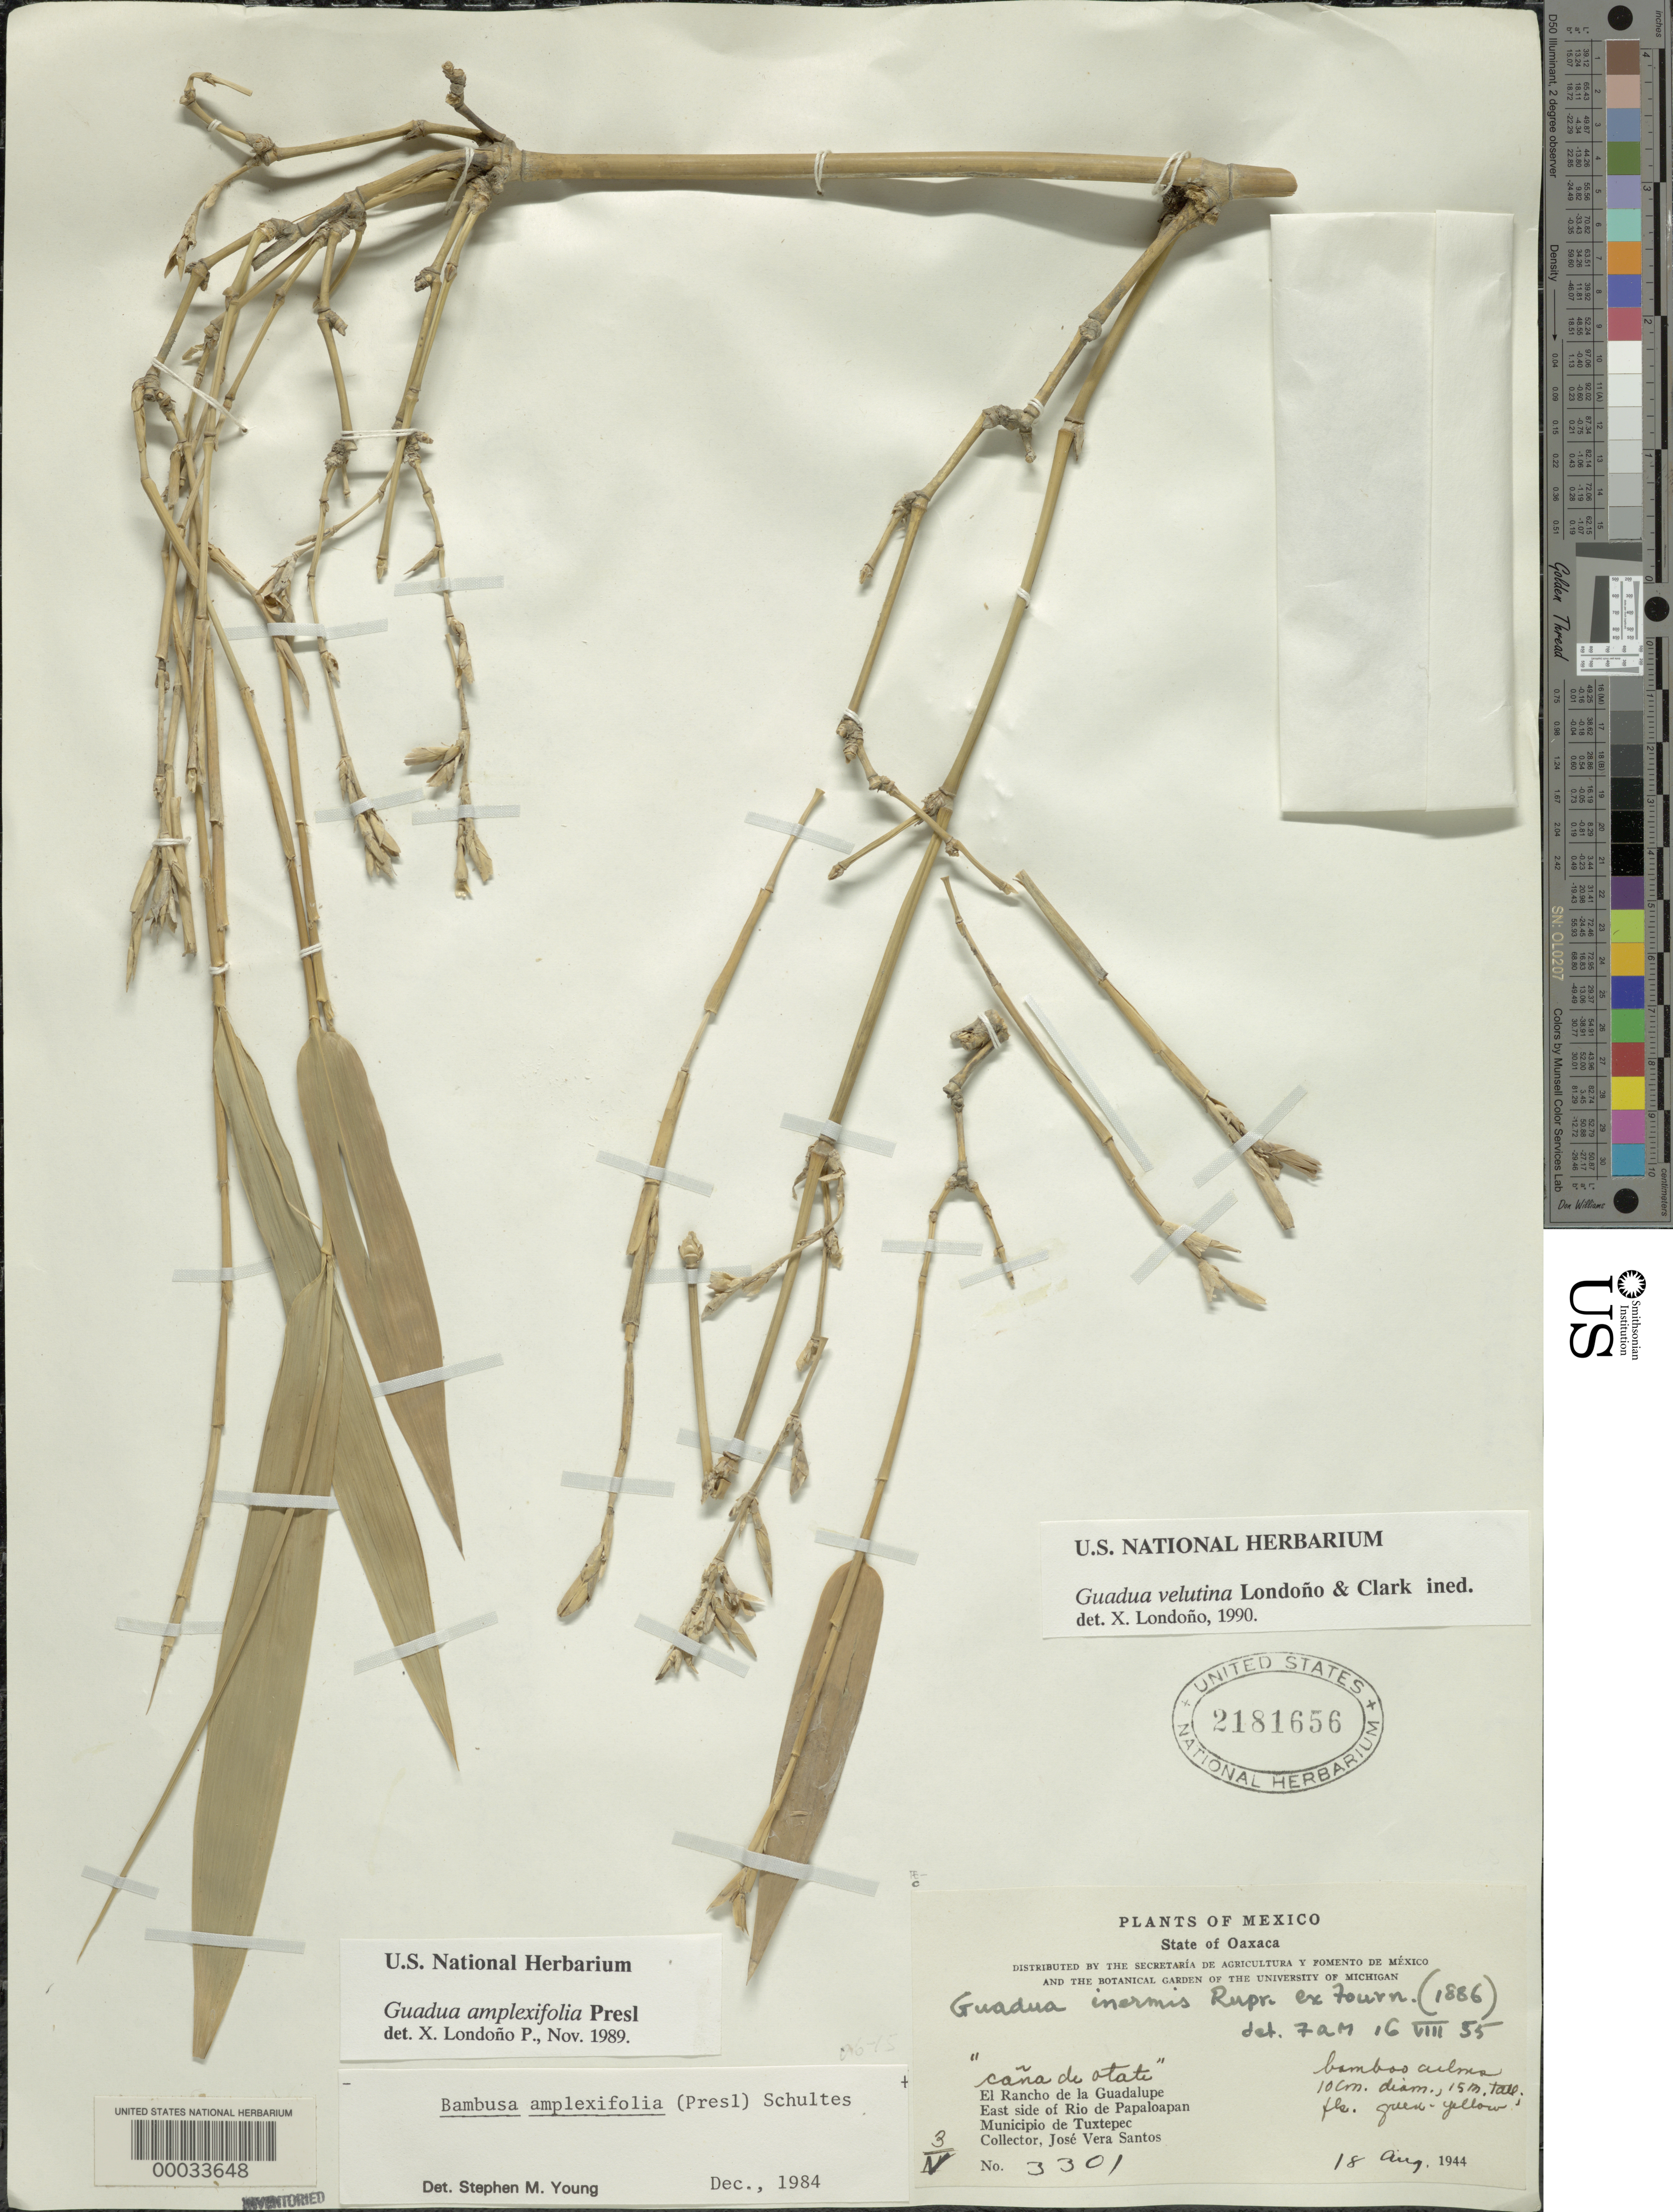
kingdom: Plantae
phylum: Tracheophyta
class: Liliopsida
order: Poales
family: Poaceae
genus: Guadua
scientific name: Guadua velutina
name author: Londoño & L.G. Clark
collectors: J. V. Santos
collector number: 3301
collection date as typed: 18 Aug 1944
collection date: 1944-08-18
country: Mexico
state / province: Oaxaca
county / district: San Juan Bautista Tuxtepec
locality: Tuxtepec mun. (?), el rancho de la guadalape e side of rio de papaloapan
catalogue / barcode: US 2181656